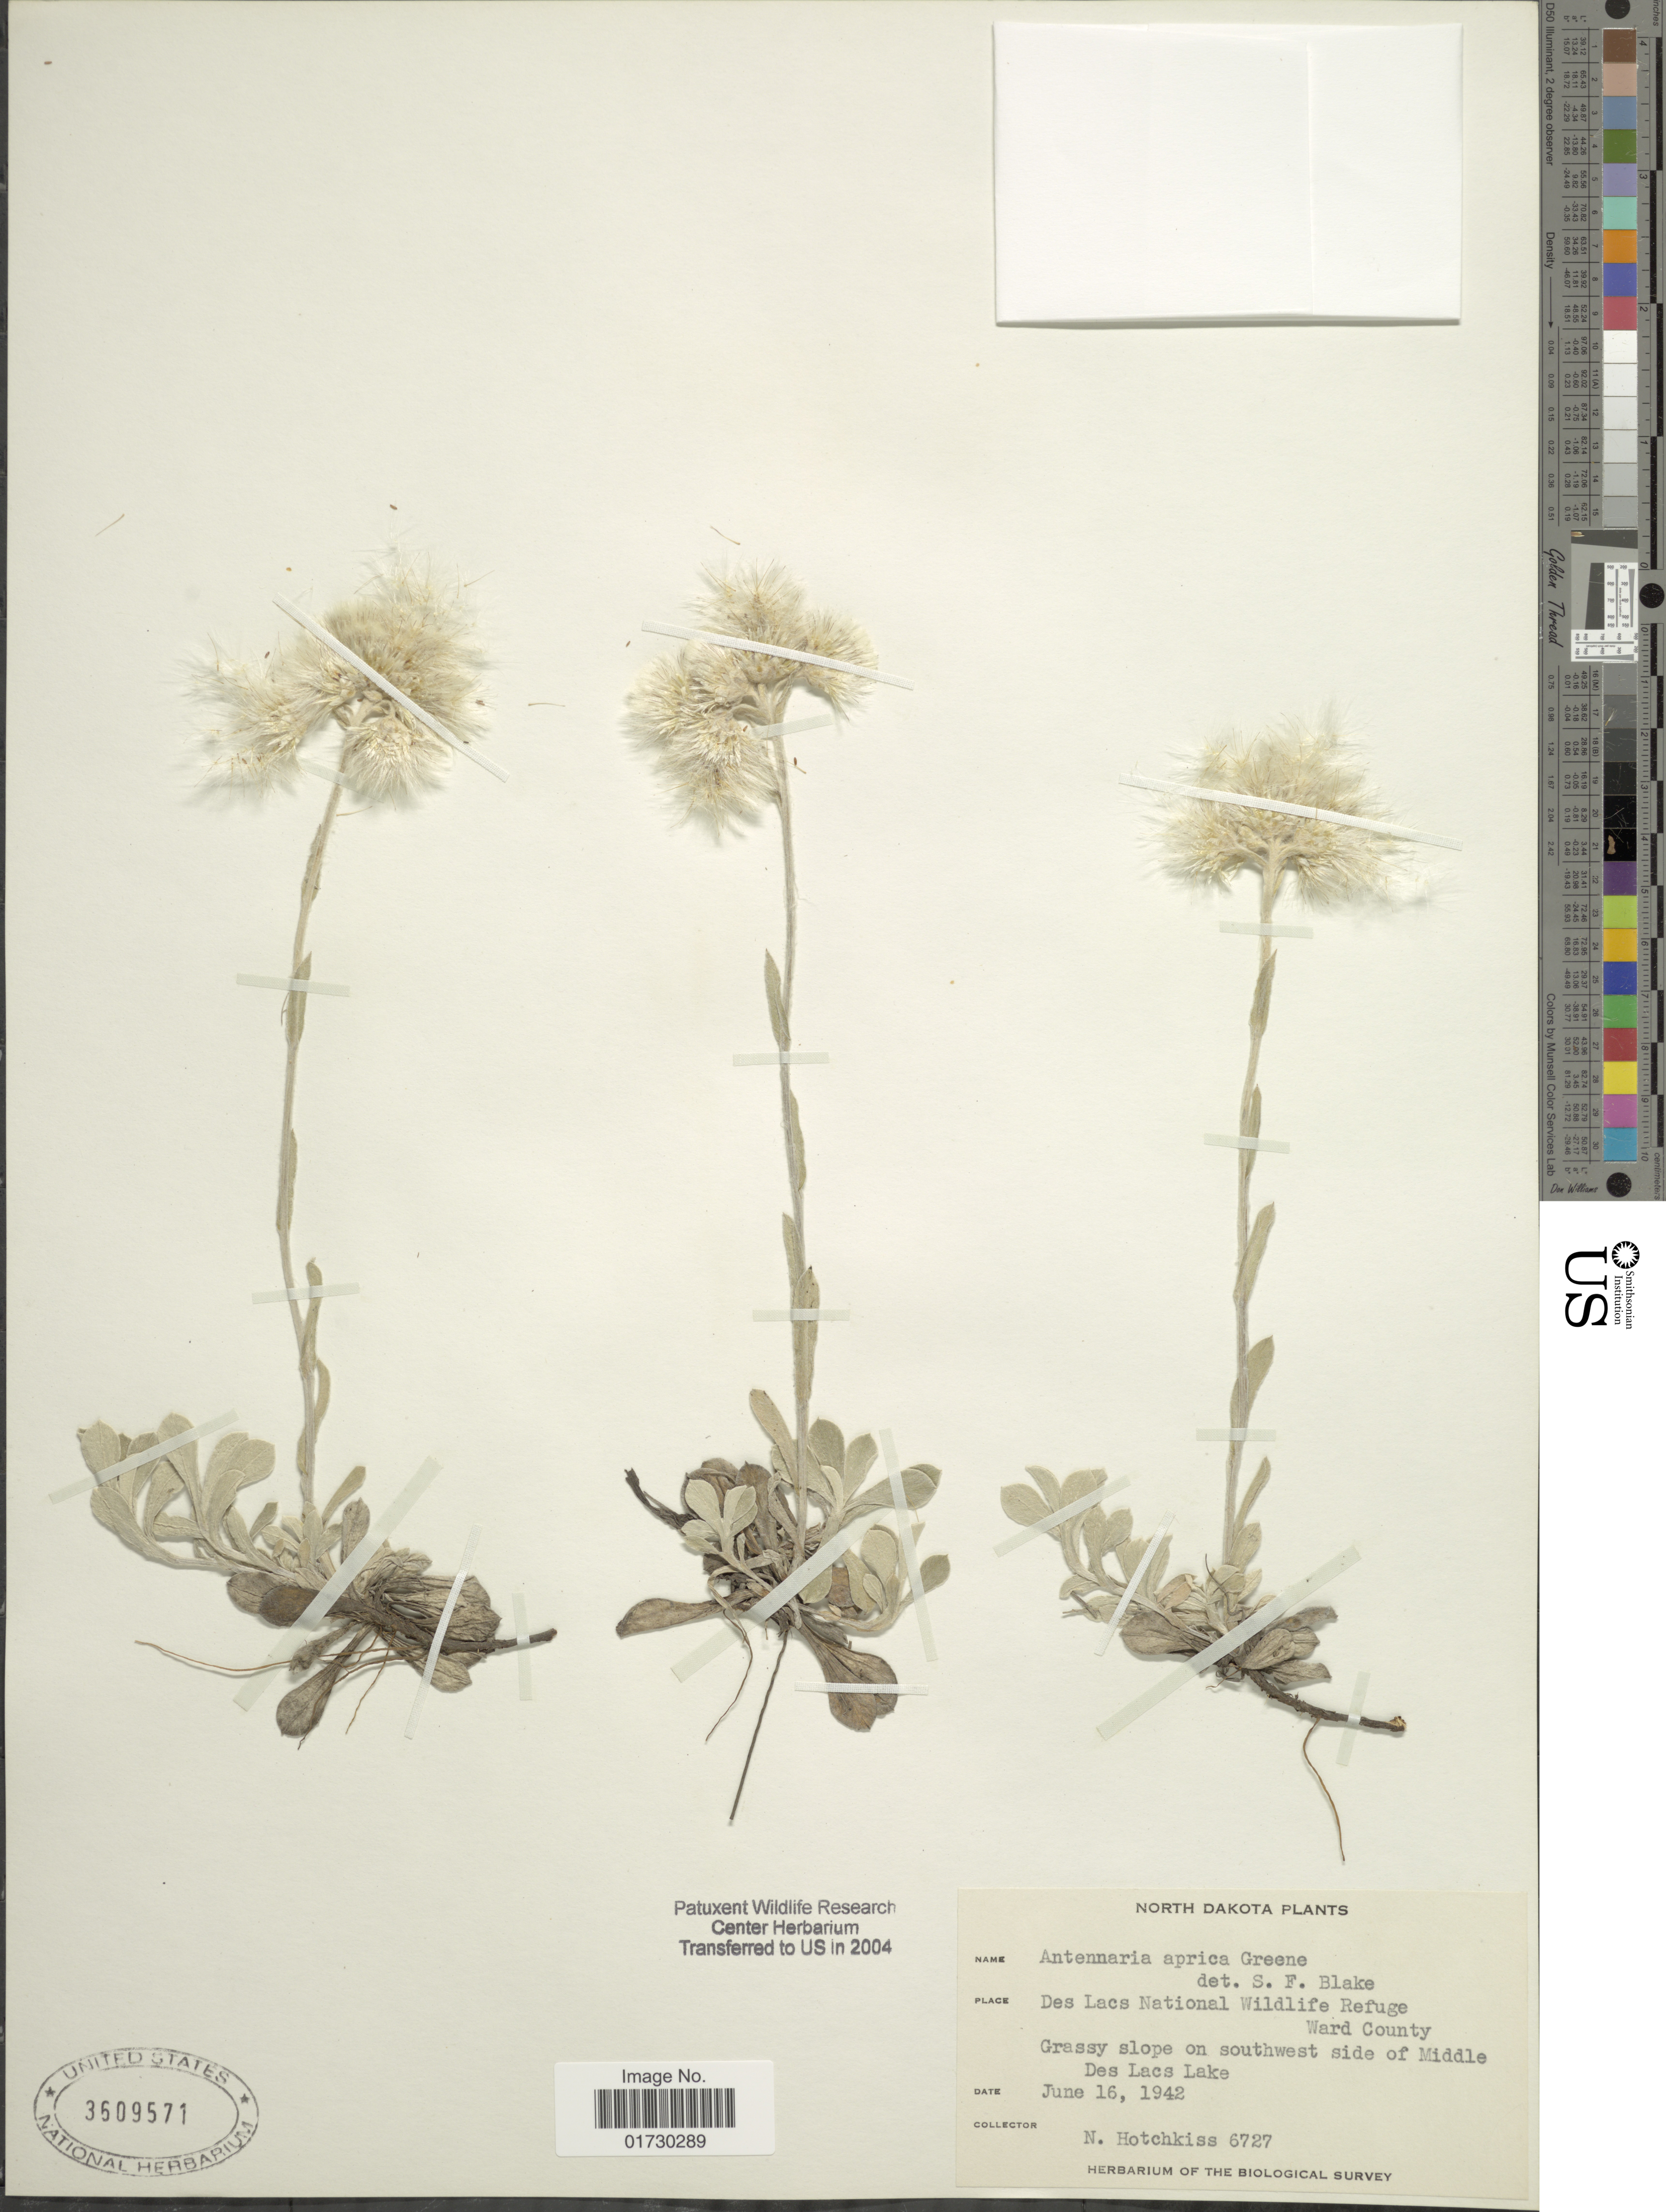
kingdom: Plantae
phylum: Tracheophyta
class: Magnoliopsida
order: Asterales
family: Asteraceae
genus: Antennaria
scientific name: Antennaria aprica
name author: Greene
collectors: N. Hotchkiss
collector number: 6727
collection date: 1942-06-16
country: United States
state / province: North Dakota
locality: Des Lacs national Wildlife Refuge, Ward County, Grassy slope on southwest side of Middle Des Lacs Lake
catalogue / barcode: US 3609571